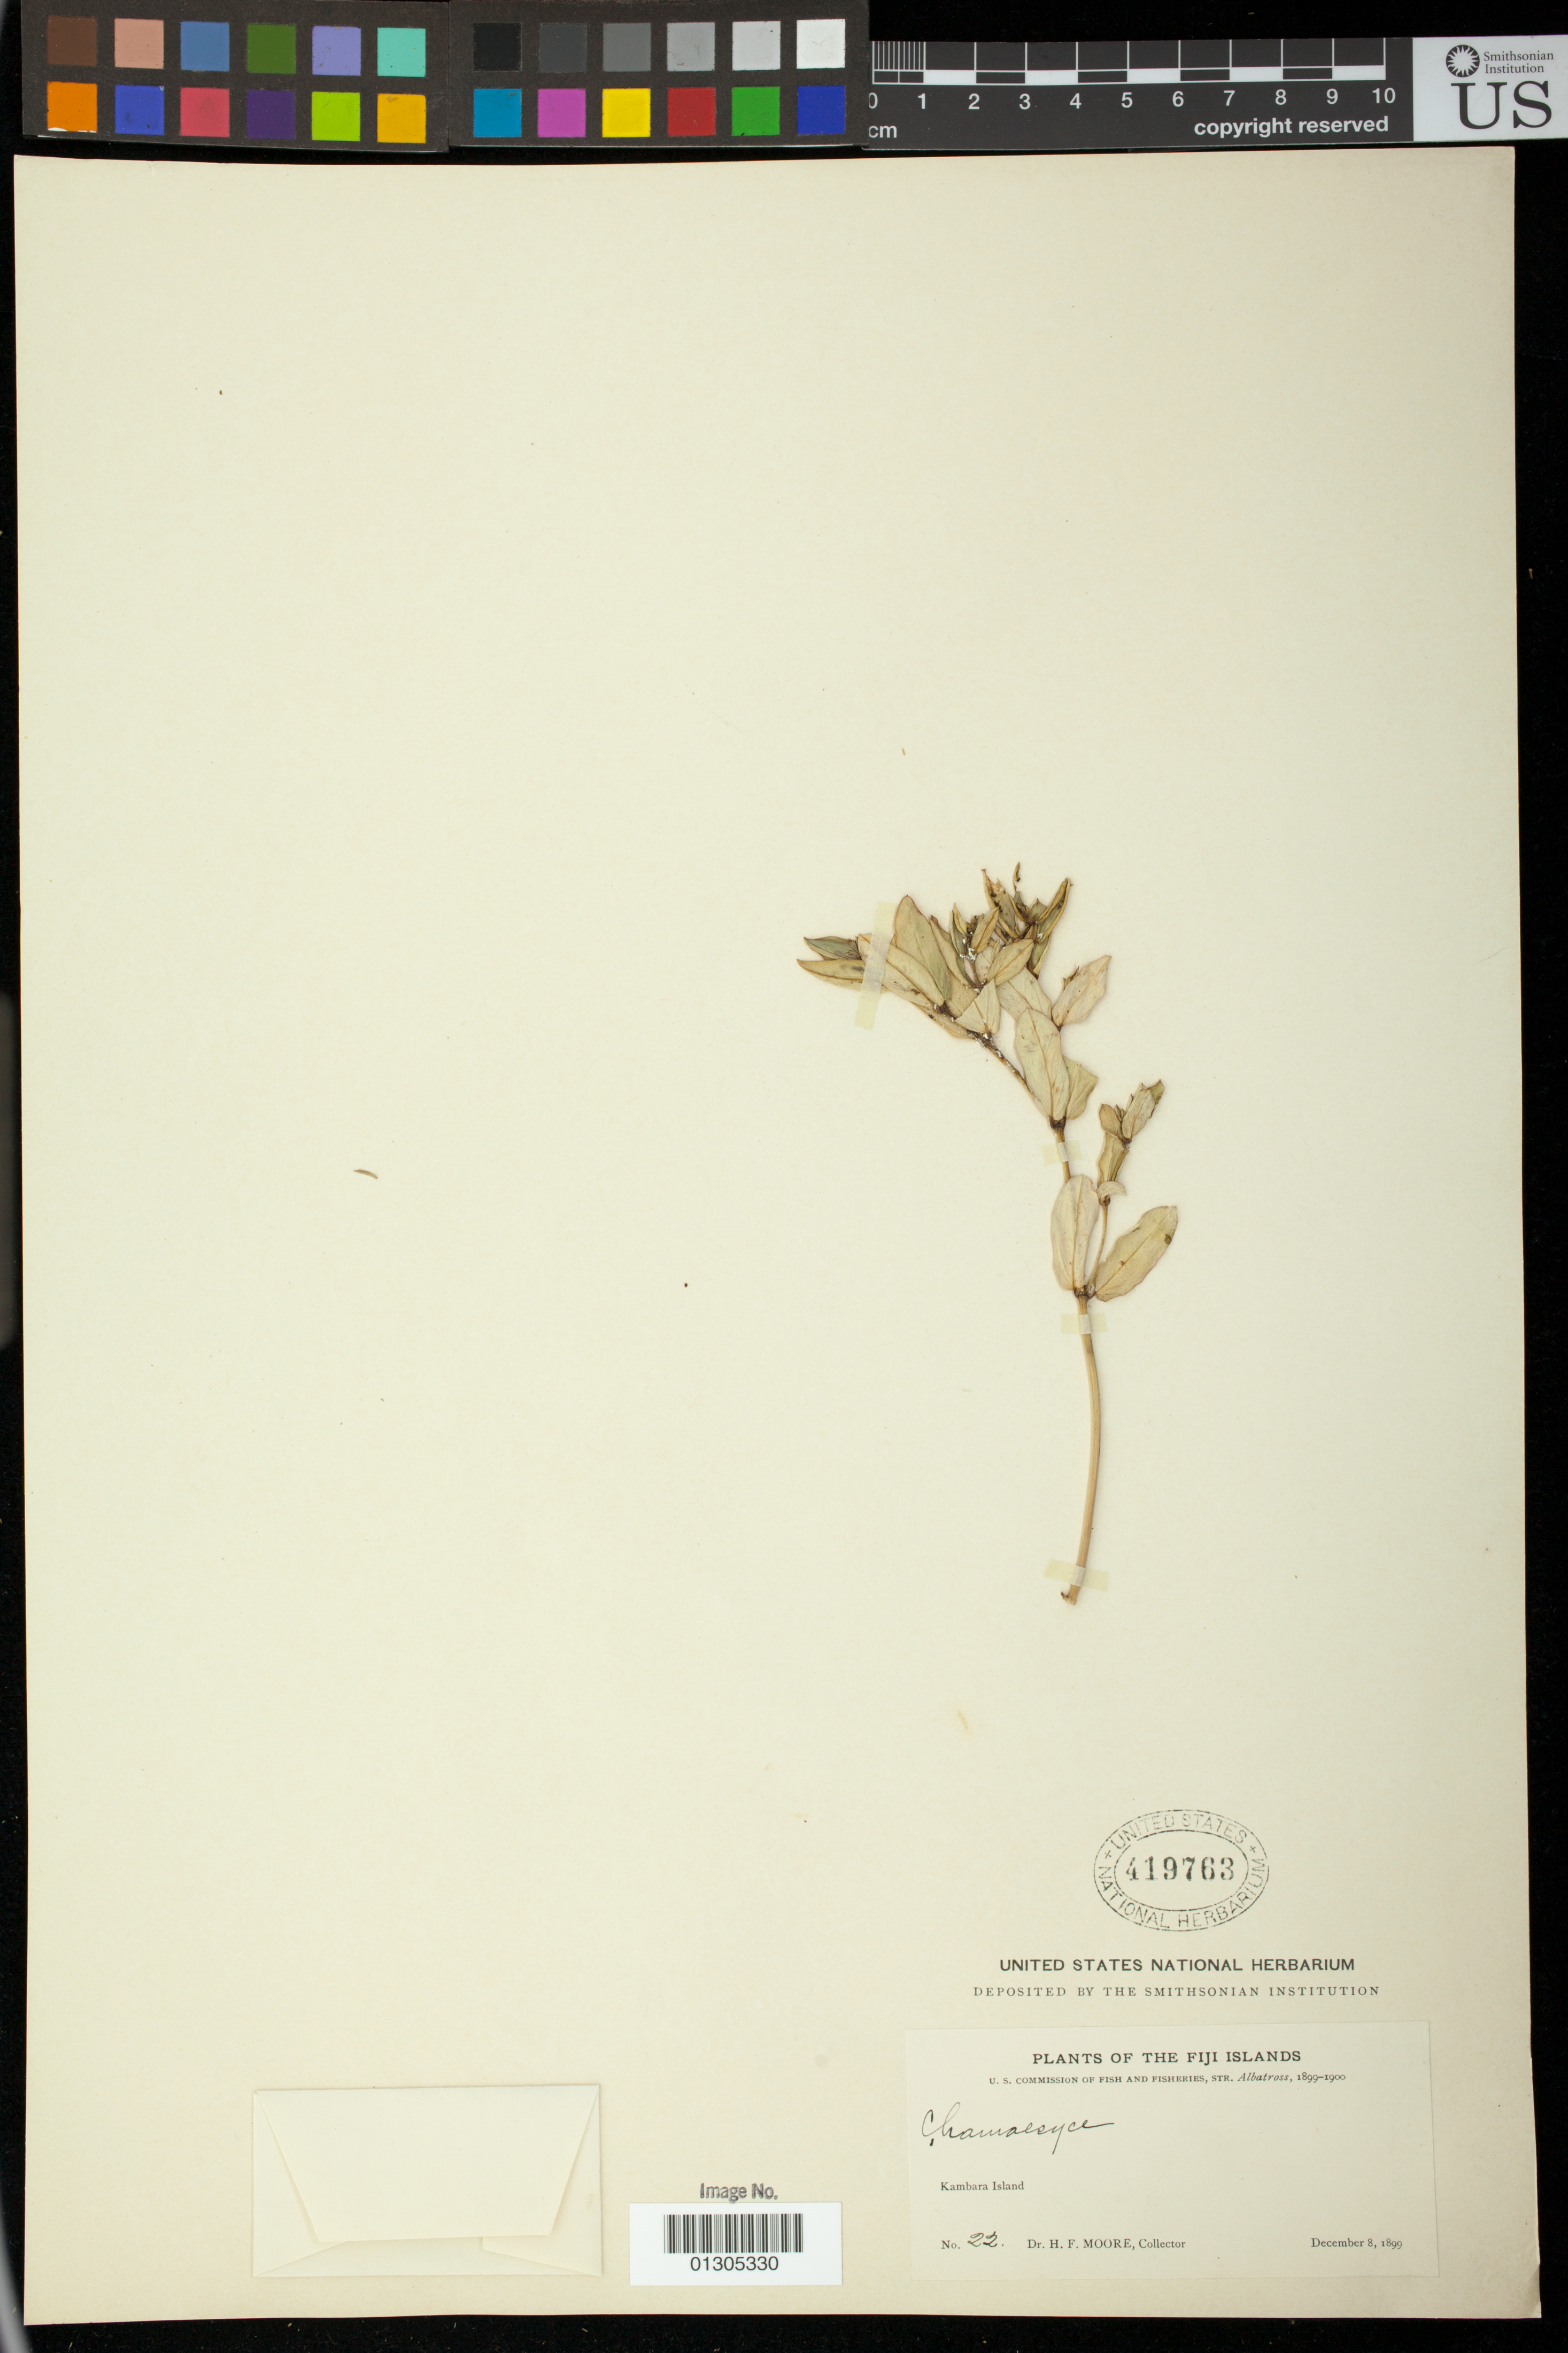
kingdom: Plantae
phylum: Tracheophyta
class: Magnoliopsida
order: Malpighiales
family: Euphorbiaceae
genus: Euphorbia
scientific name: Euphorbia chamissonis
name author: (Klotzsch ex Klotzsch & Garcke) Boiss.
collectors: H. F. Moore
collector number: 22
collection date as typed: December 8, 1899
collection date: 1899-12-08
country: Fiji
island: Kabara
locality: Kambara Island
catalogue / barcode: US 419763